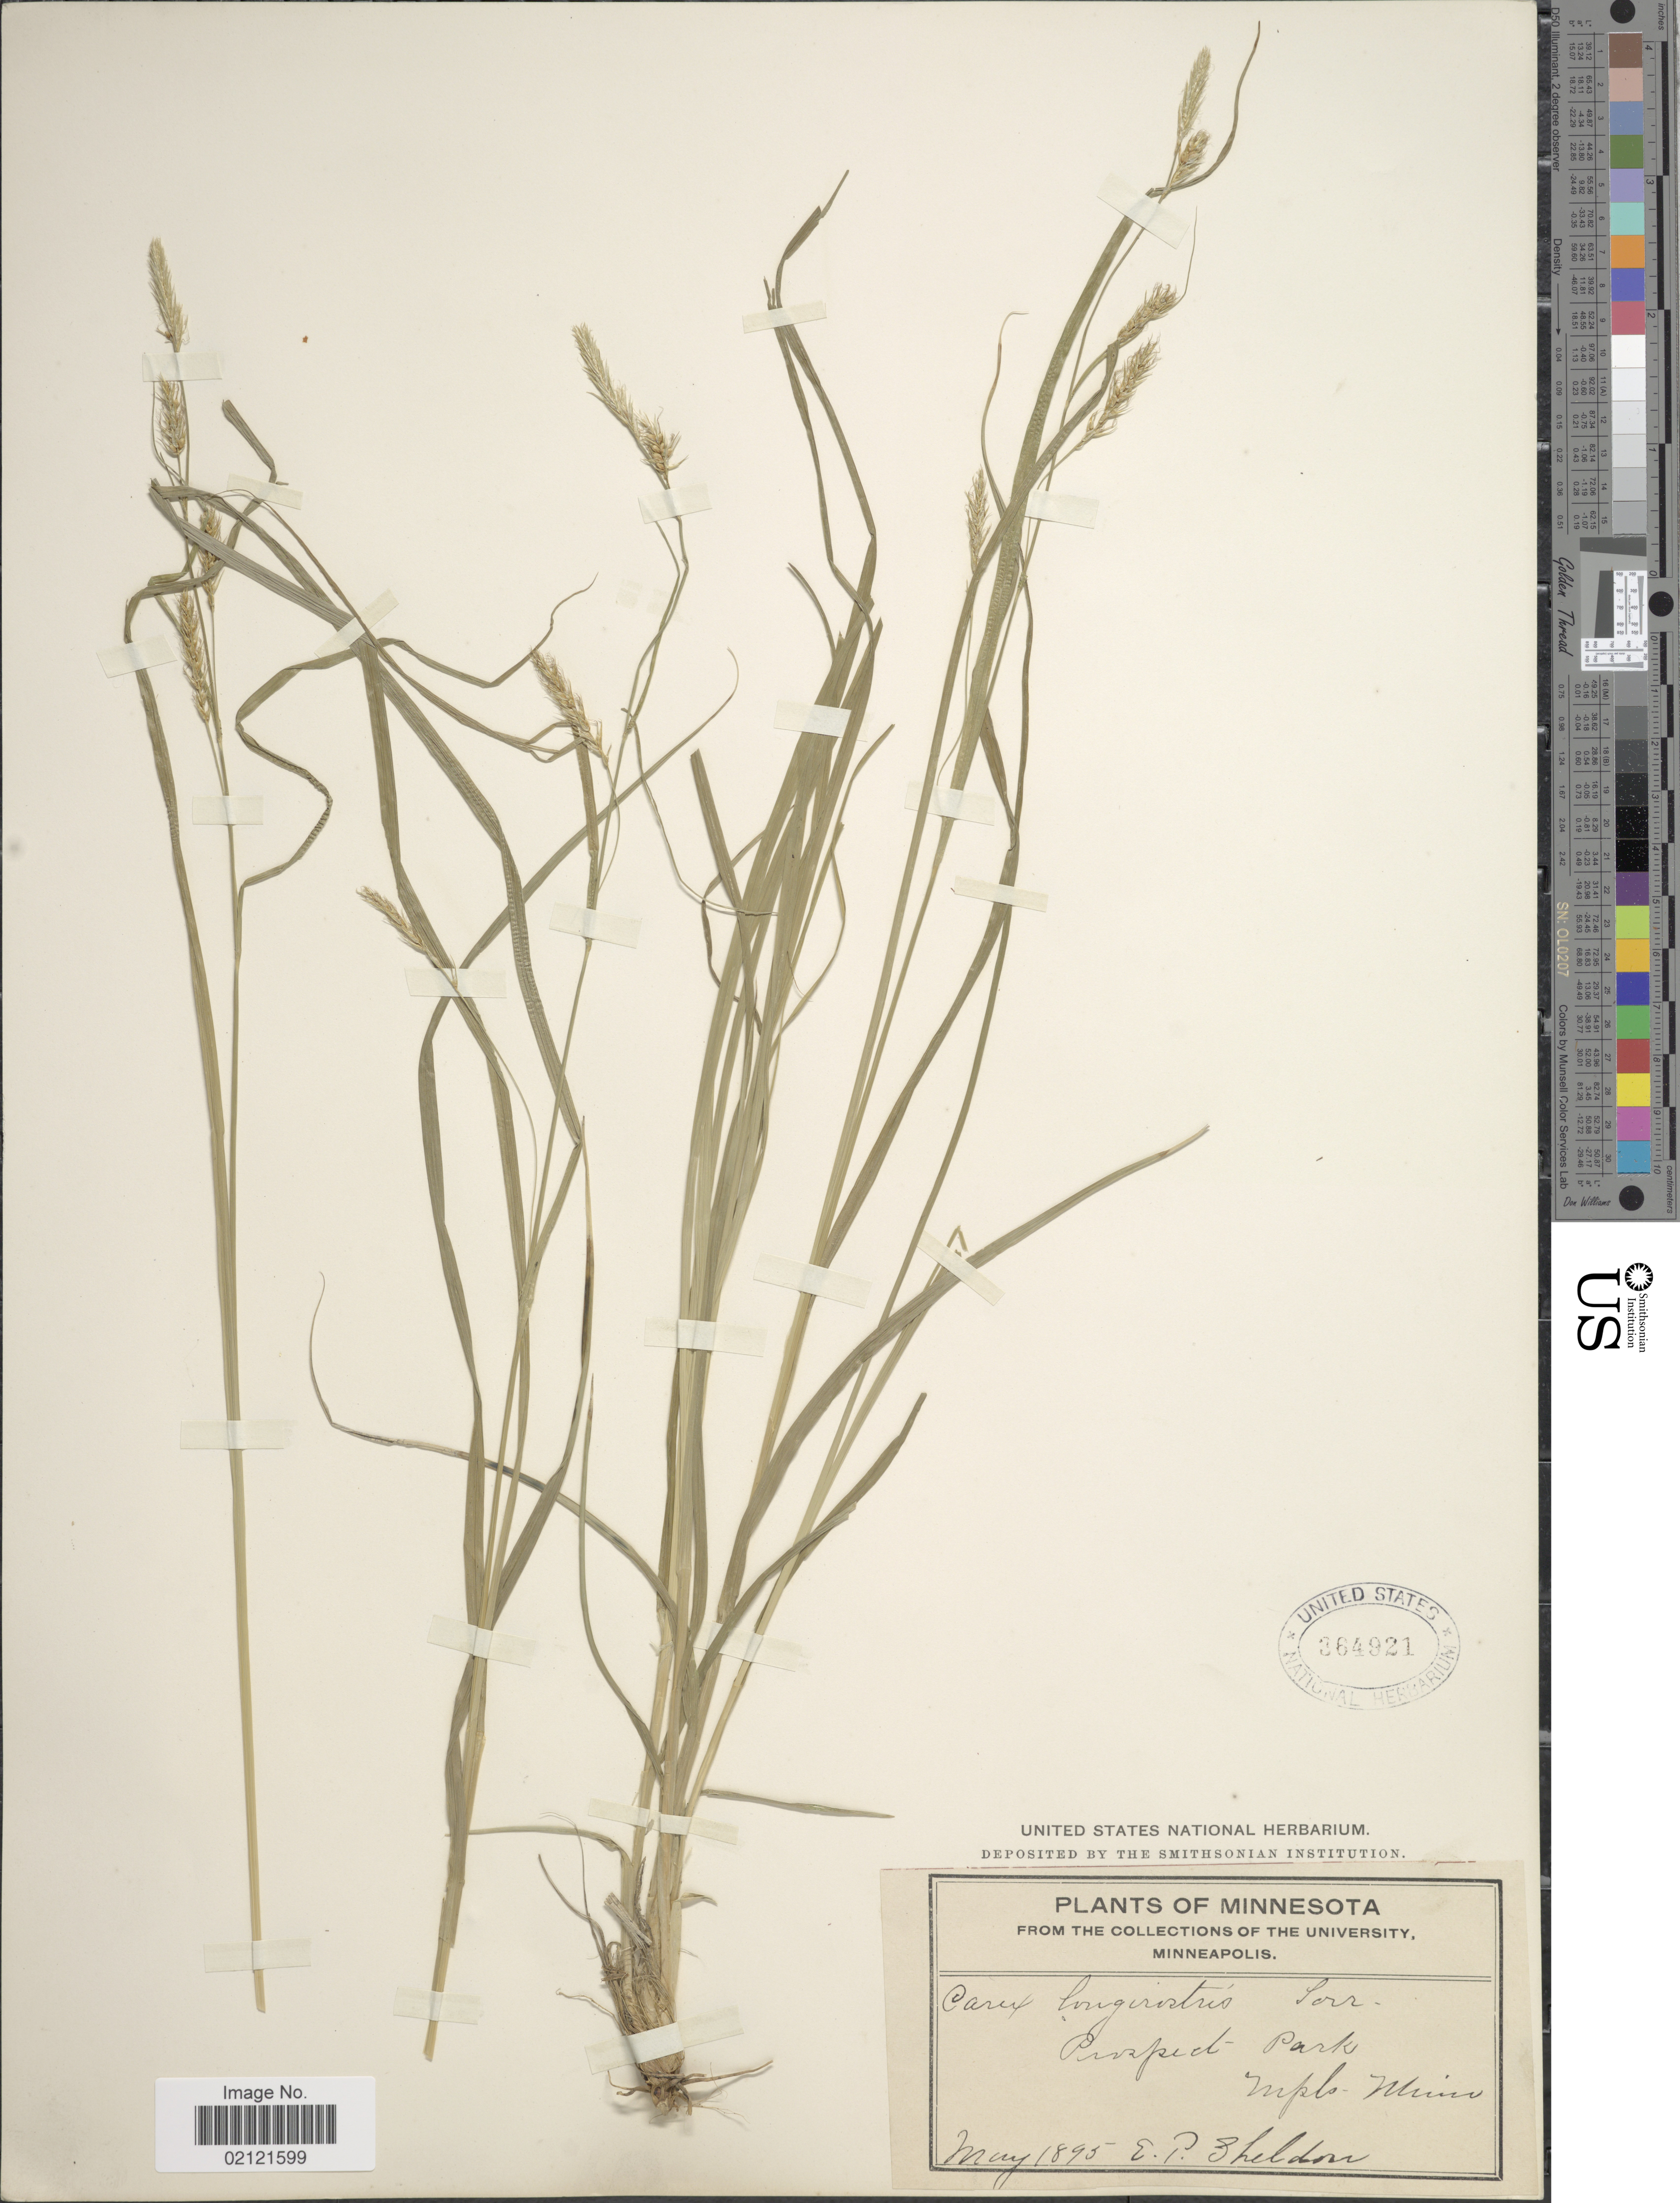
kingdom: Plantae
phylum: Tracheophyta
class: Liliopsida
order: Poales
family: Cyperaceae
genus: Carex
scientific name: Carex sprengelii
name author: Dewey ex Spreng.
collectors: E. P. Sheldon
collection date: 1895-05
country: United States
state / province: Minnesota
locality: Prospect - Park Mpls. Minn.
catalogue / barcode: US 364921